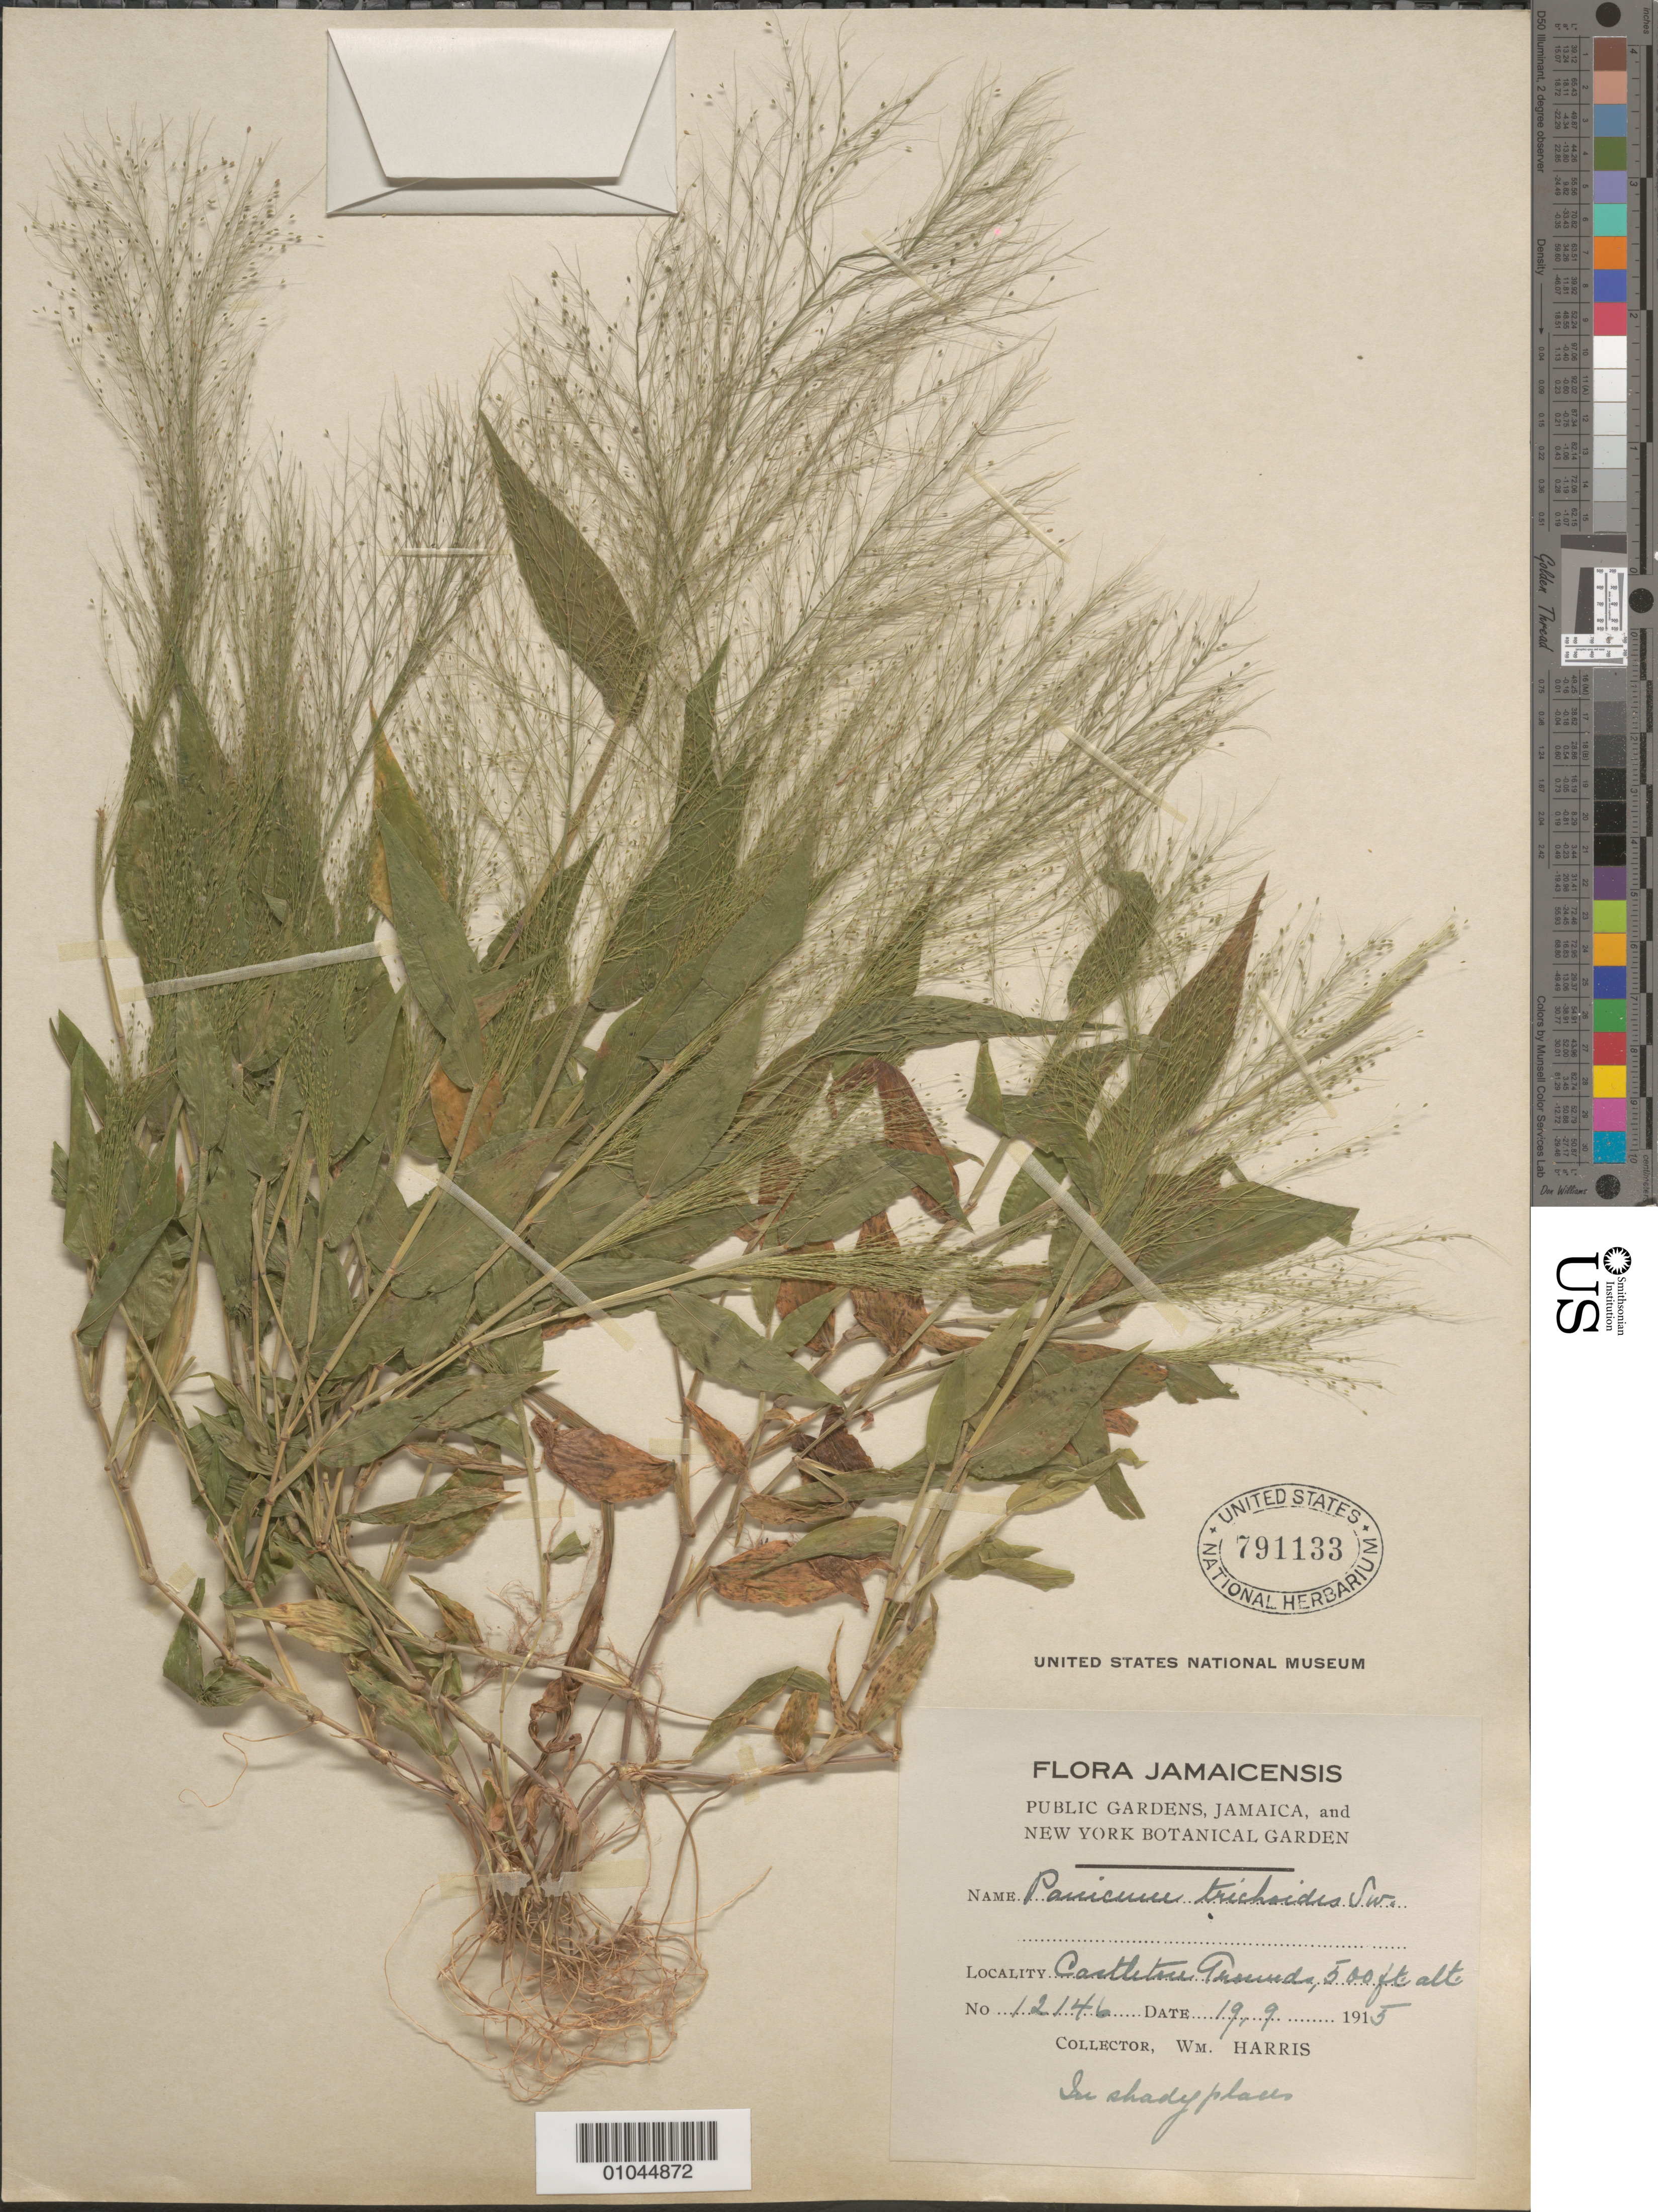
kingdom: Plantae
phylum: Tracheophyta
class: Liliopsida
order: Poales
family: Poaceae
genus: Panicum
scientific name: Panicum trichoides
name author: Sw.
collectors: W. Harris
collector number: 12146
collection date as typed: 19 Sep 1915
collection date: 1915-09-19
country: Jamaica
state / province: Saint Andrew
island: Jamaica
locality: Castleton Grounds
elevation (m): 152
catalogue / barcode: US 791133